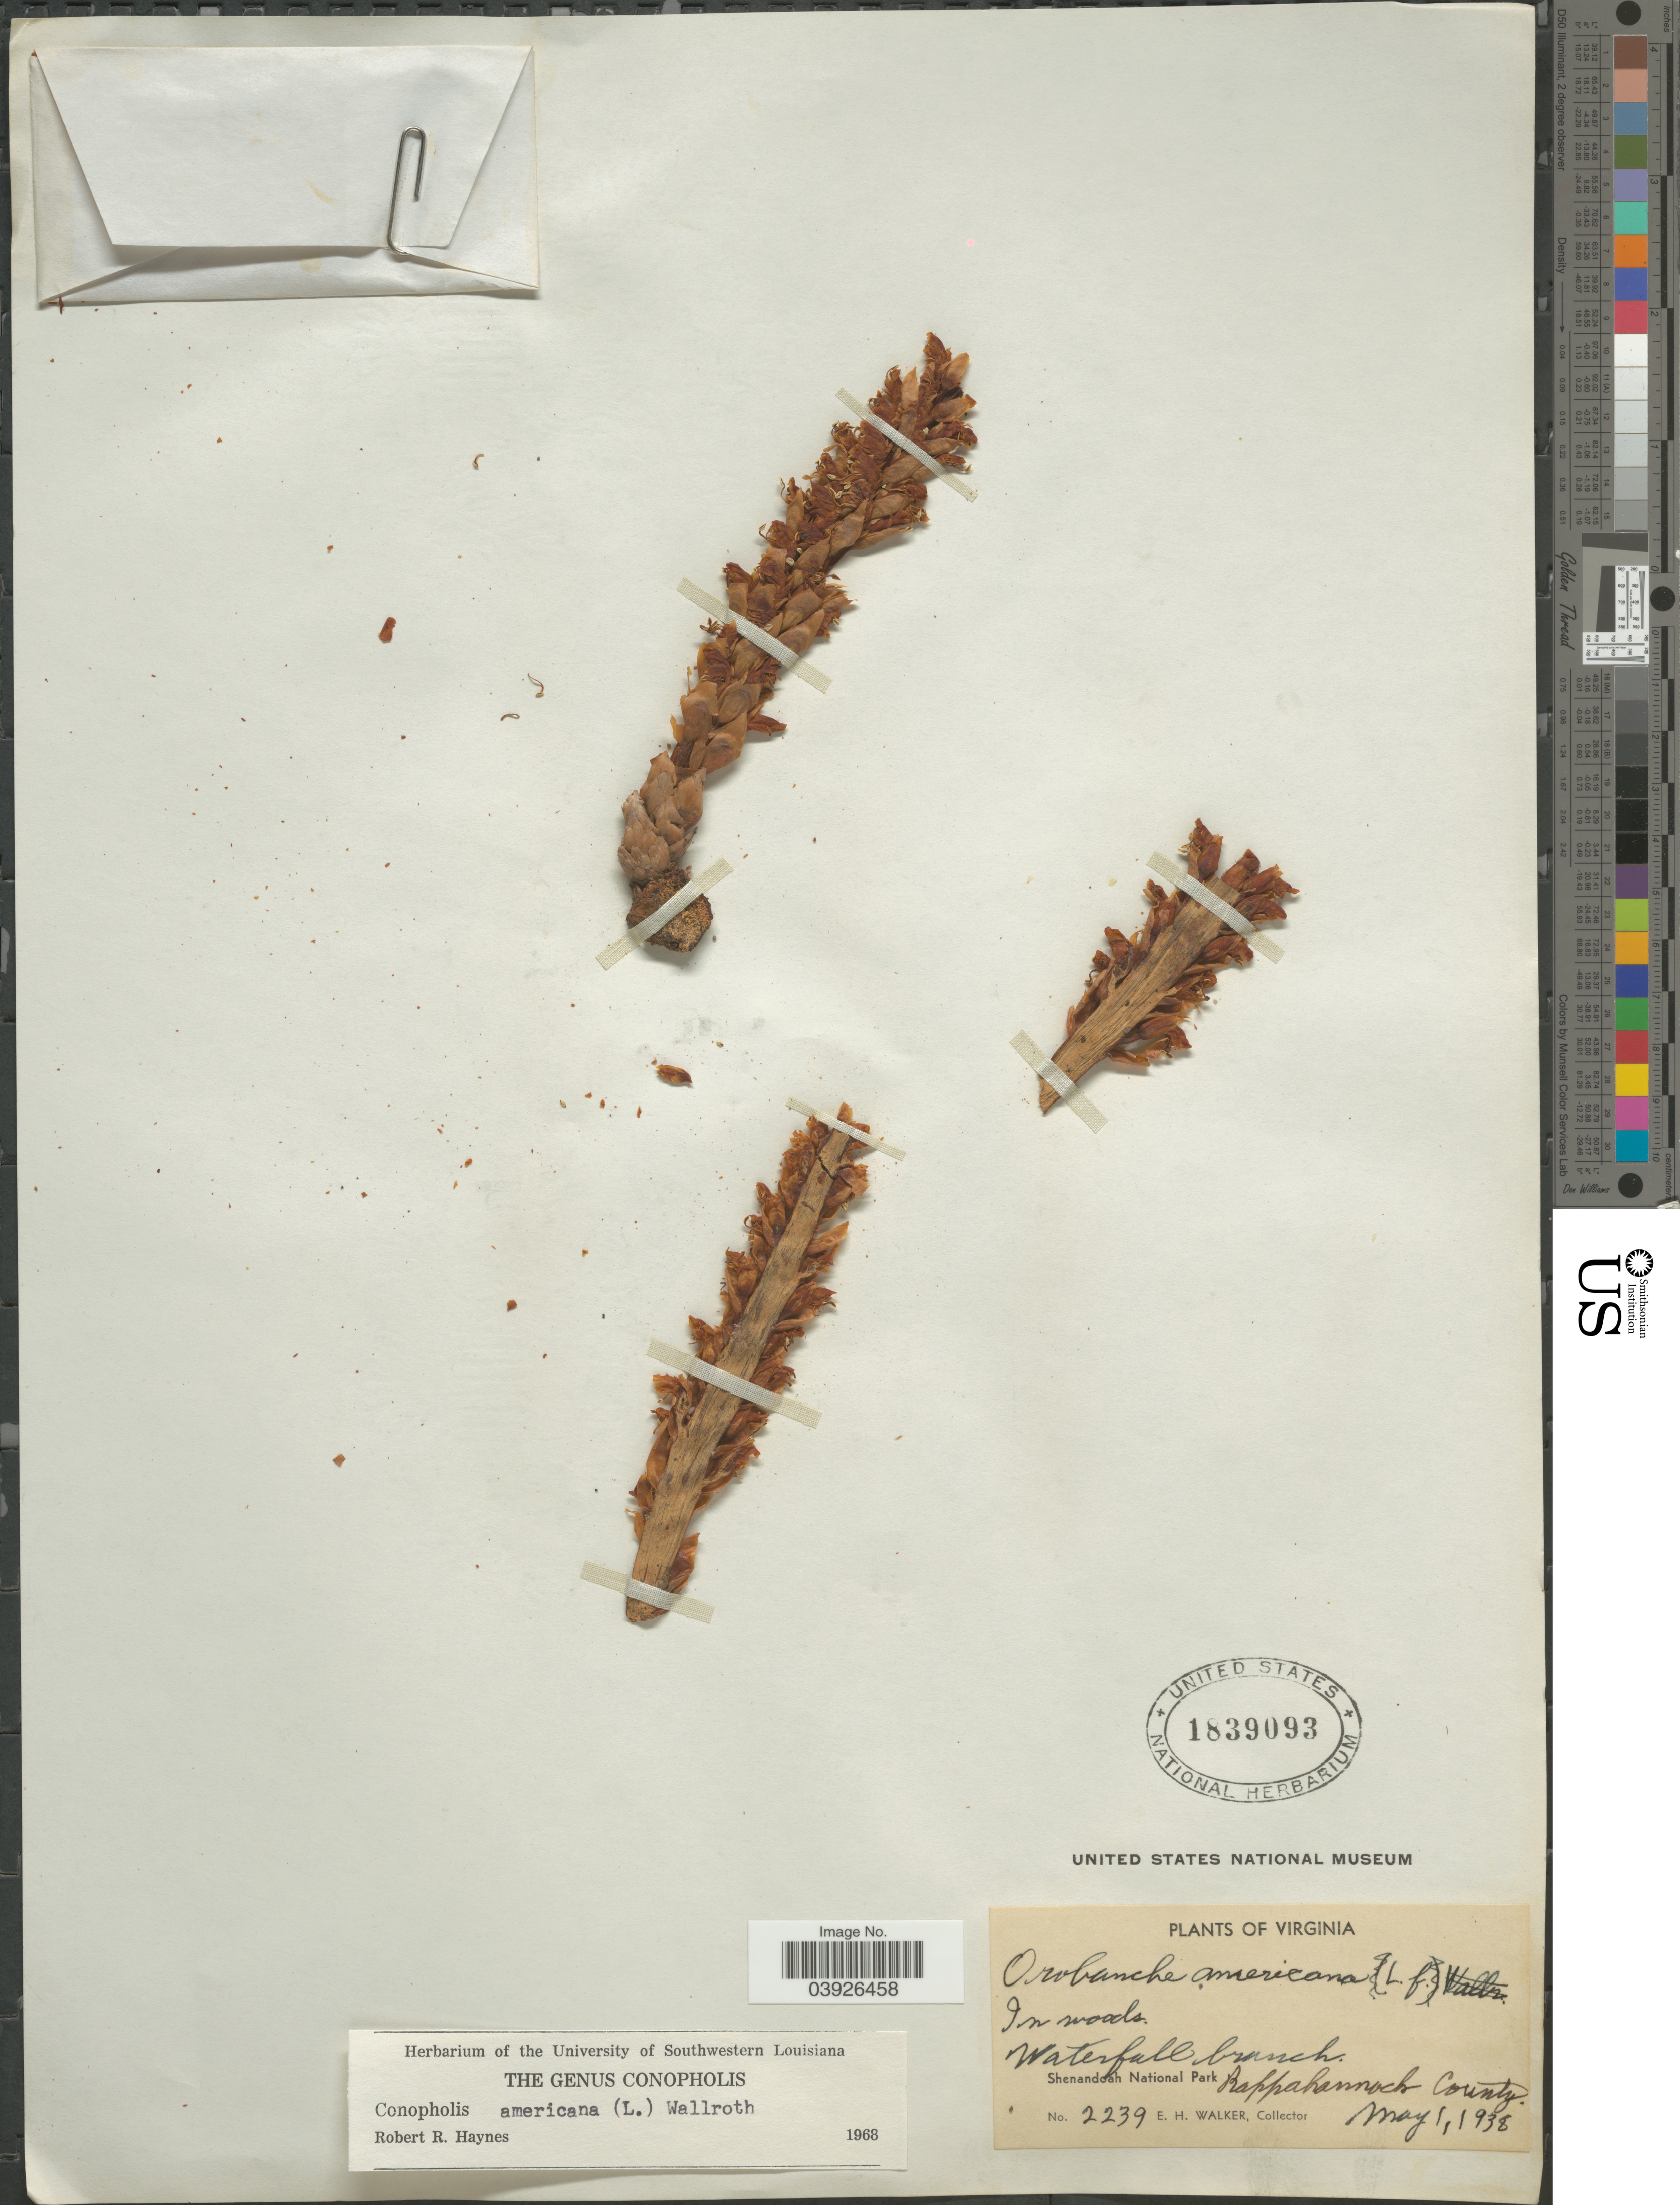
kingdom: Plantae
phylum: Tracheophyta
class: Magnoliopsida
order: Lamiales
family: Orobanchaceae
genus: Conopholis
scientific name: Conopholis americana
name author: (L. f.) Wallr.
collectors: E. H. Walker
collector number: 2239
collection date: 1938-05-01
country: United States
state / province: Virginia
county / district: Rappahannock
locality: Waterfall branch. Shenandoah National Park. Rappahannock County.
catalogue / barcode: US 1839093